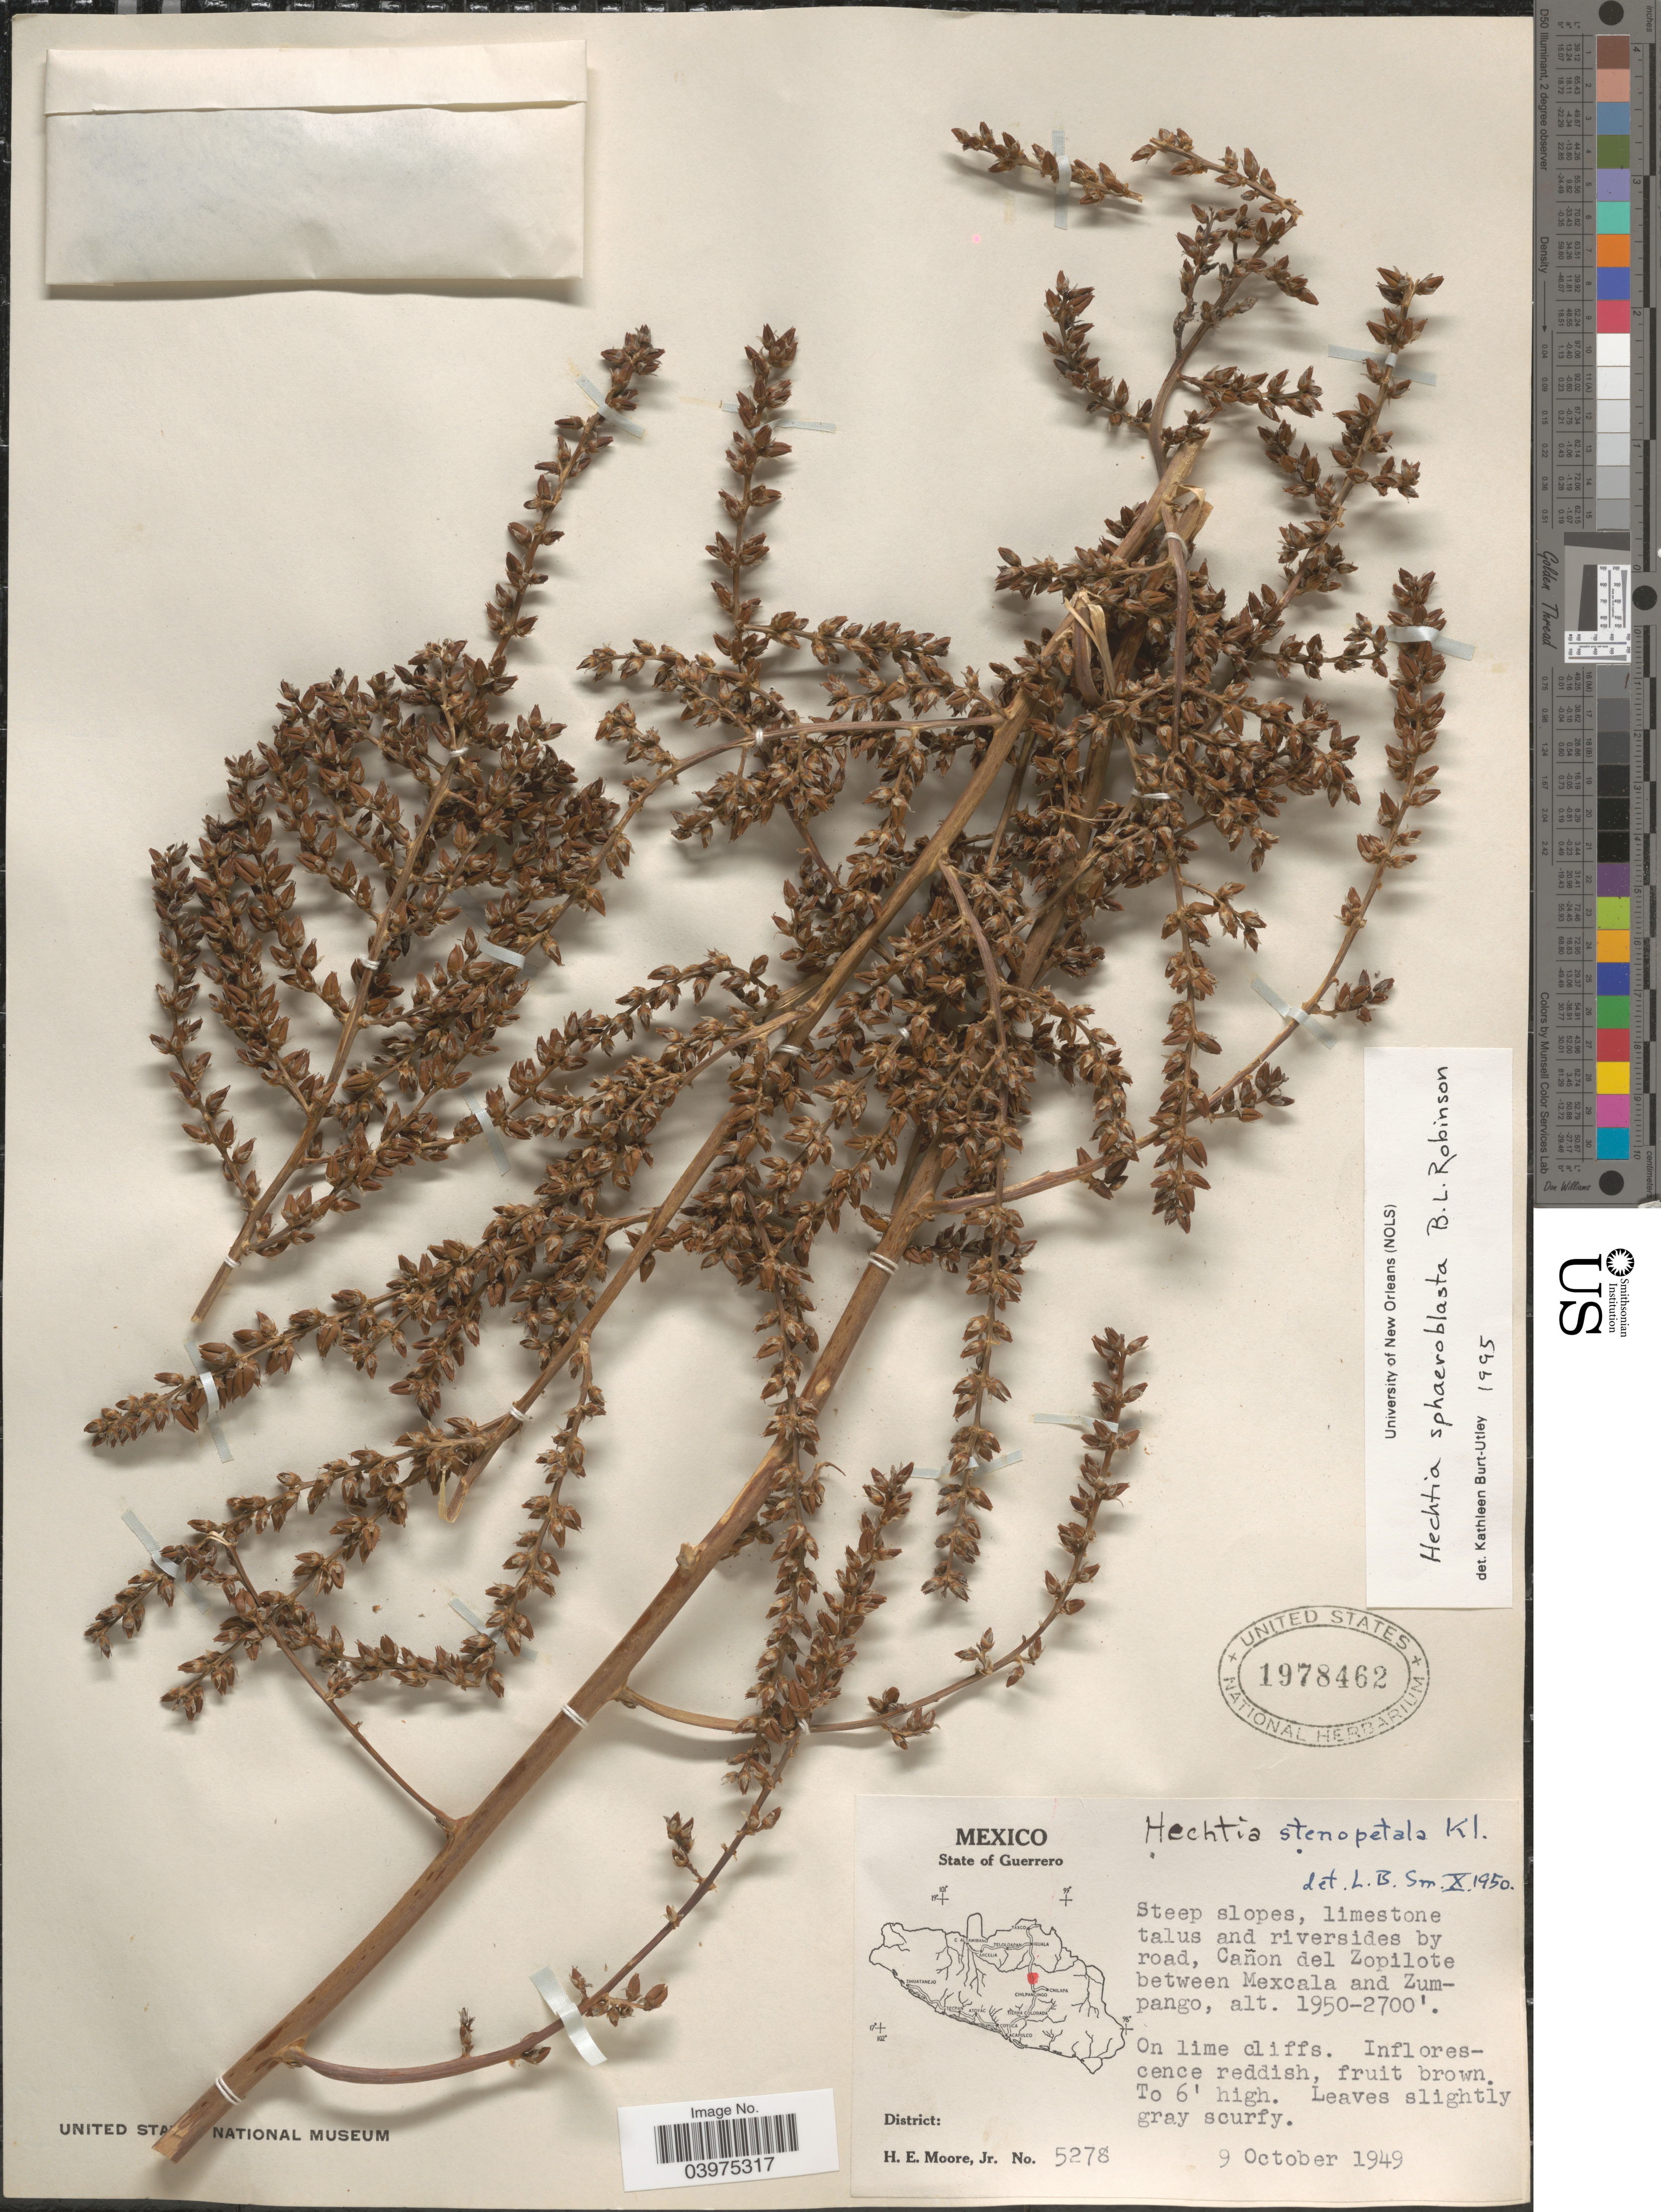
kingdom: Plantae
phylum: Tracheophyta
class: Liliopsida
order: Poales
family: Bromeliaceae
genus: Hechtia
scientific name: Hechtia sphaeroblasta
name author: B.L. Rob.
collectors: H. Moore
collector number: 5278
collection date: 1949-10-09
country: Mexico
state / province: Guerrero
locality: Steep slopes, limestone talus and riversides by road, Cañon del Zopilote between Mexcala and Zumpango.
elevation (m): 594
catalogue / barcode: US 1978462